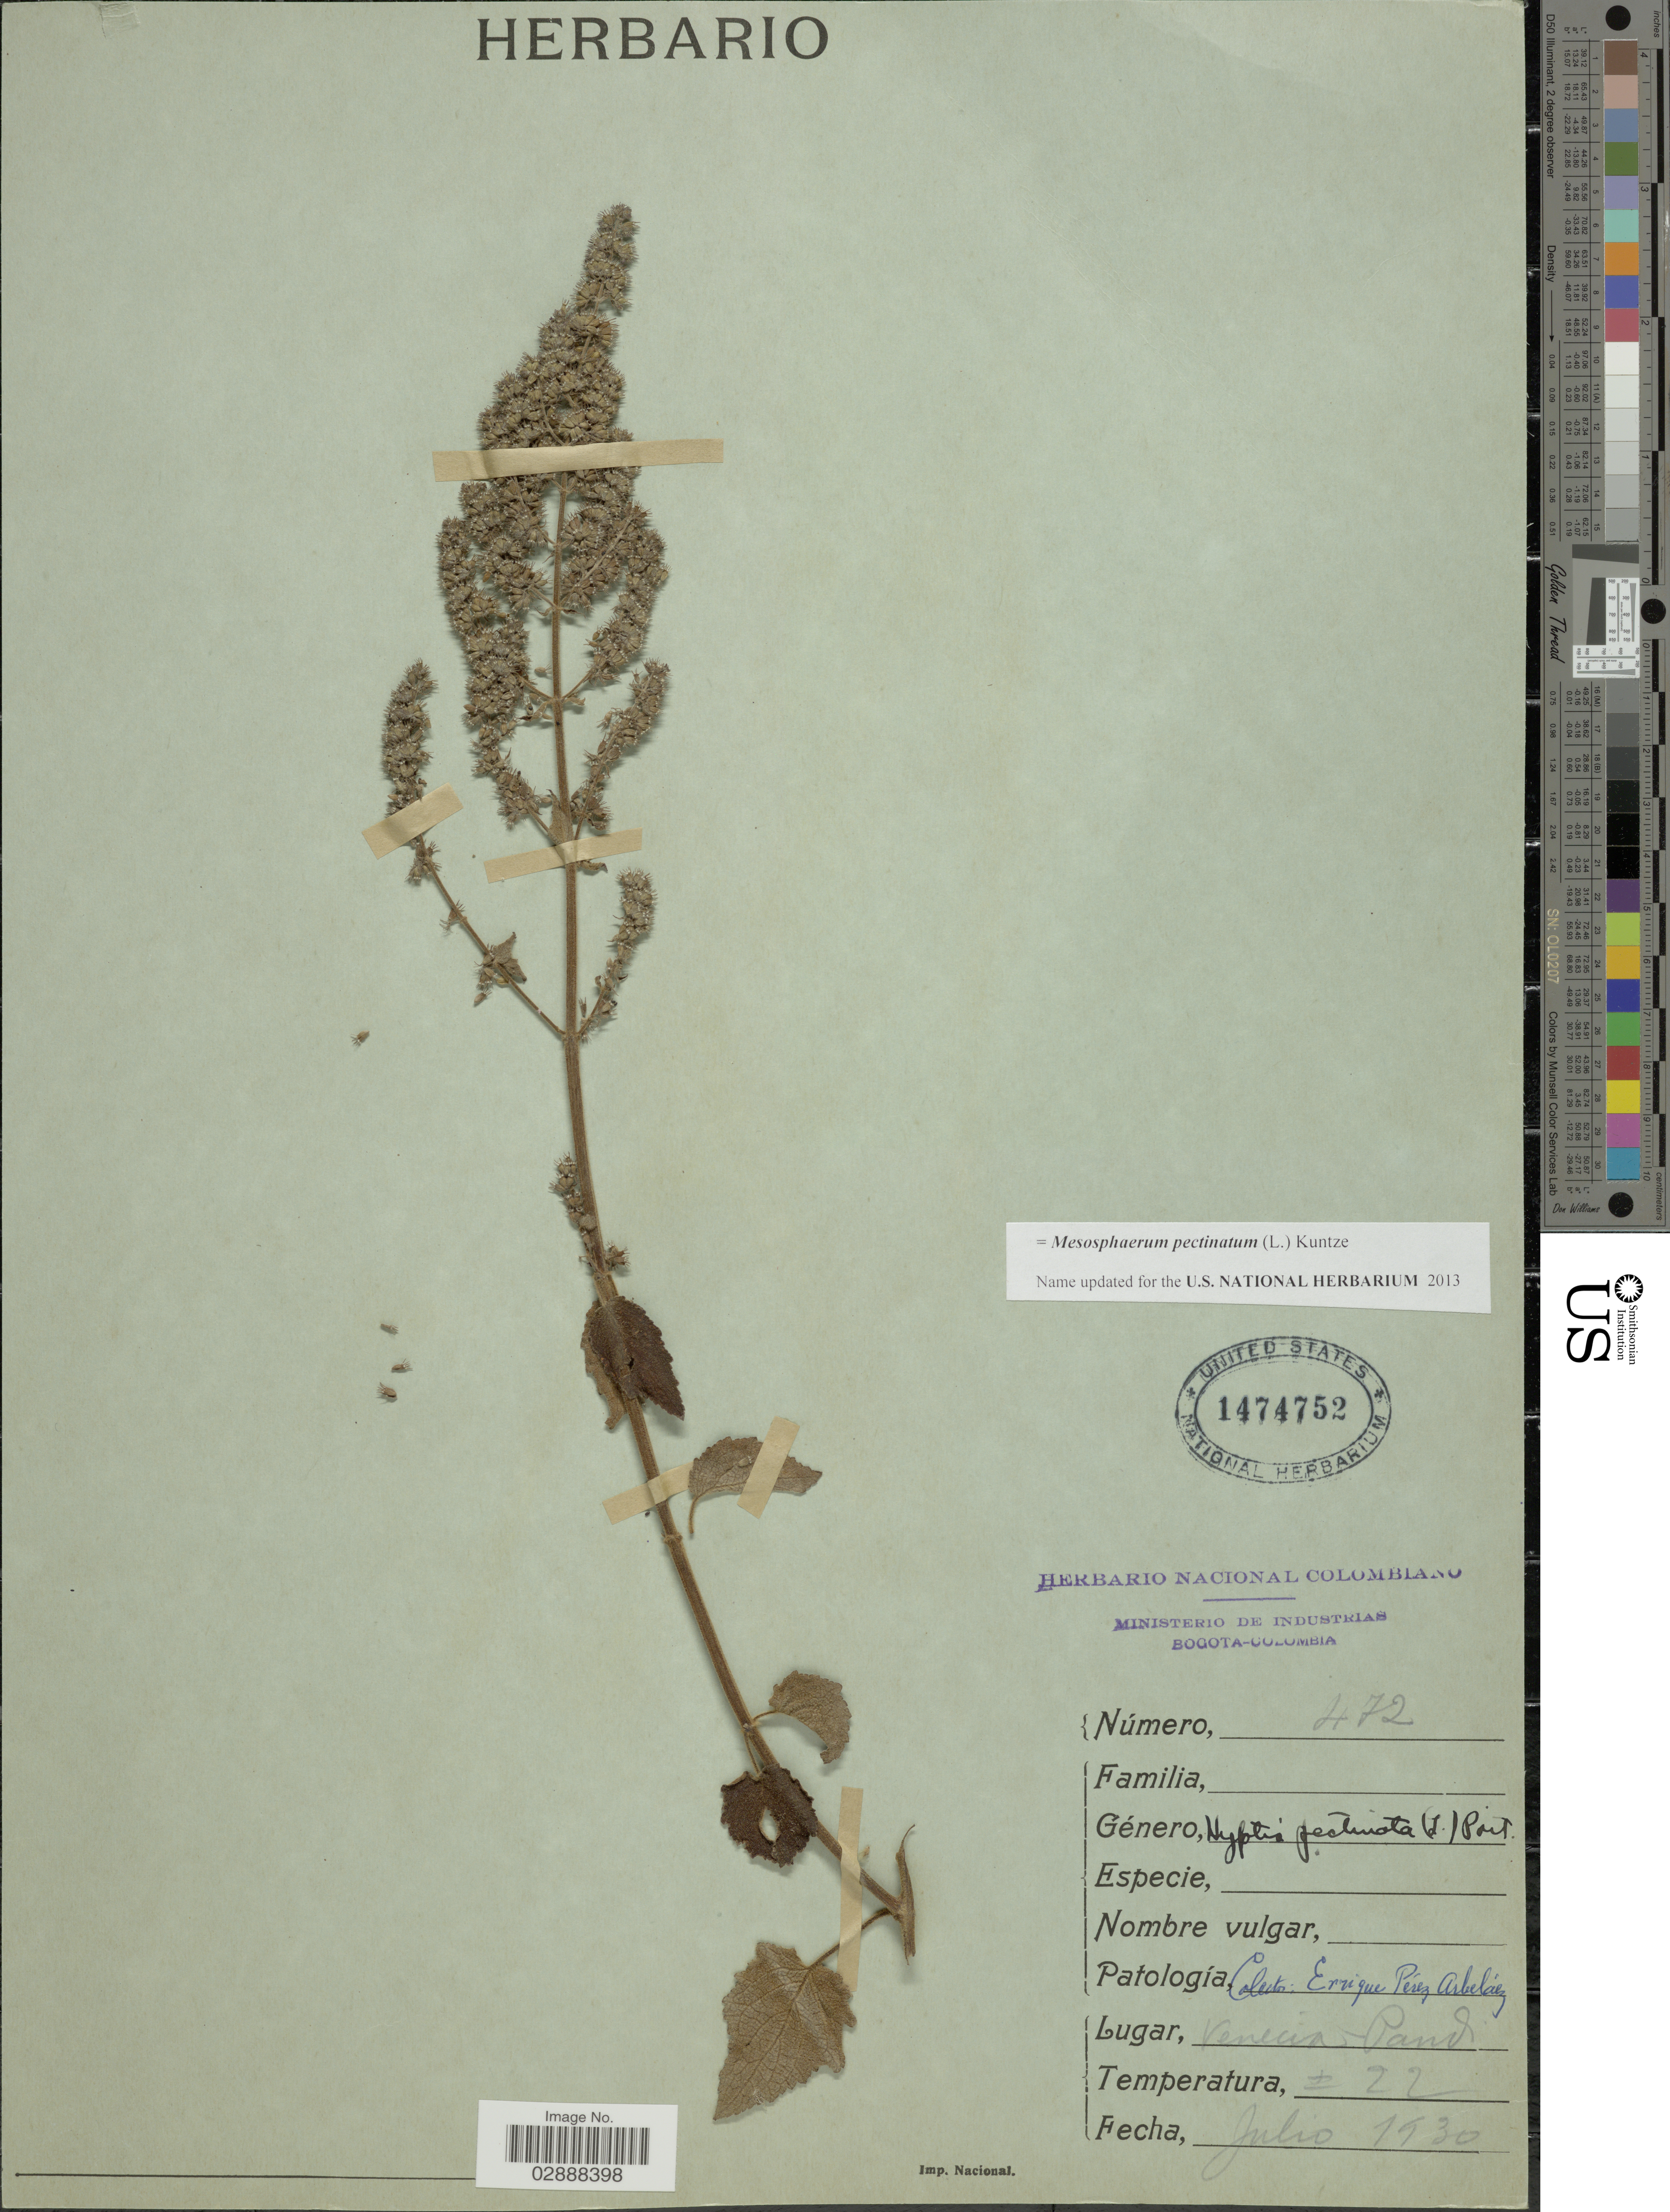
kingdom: Plantae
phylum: Tracheophyta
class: Magnoliopsida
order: Lamiales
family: Lamiaceae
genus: Mesosphaerum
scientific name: Mesosphaerum pectinatum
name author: (L.) Kuntze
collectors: E. Pérez Arbeláez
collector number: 472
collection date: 1930-07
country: Colombia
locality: Venecia-Pand.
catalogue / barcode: US 1474752